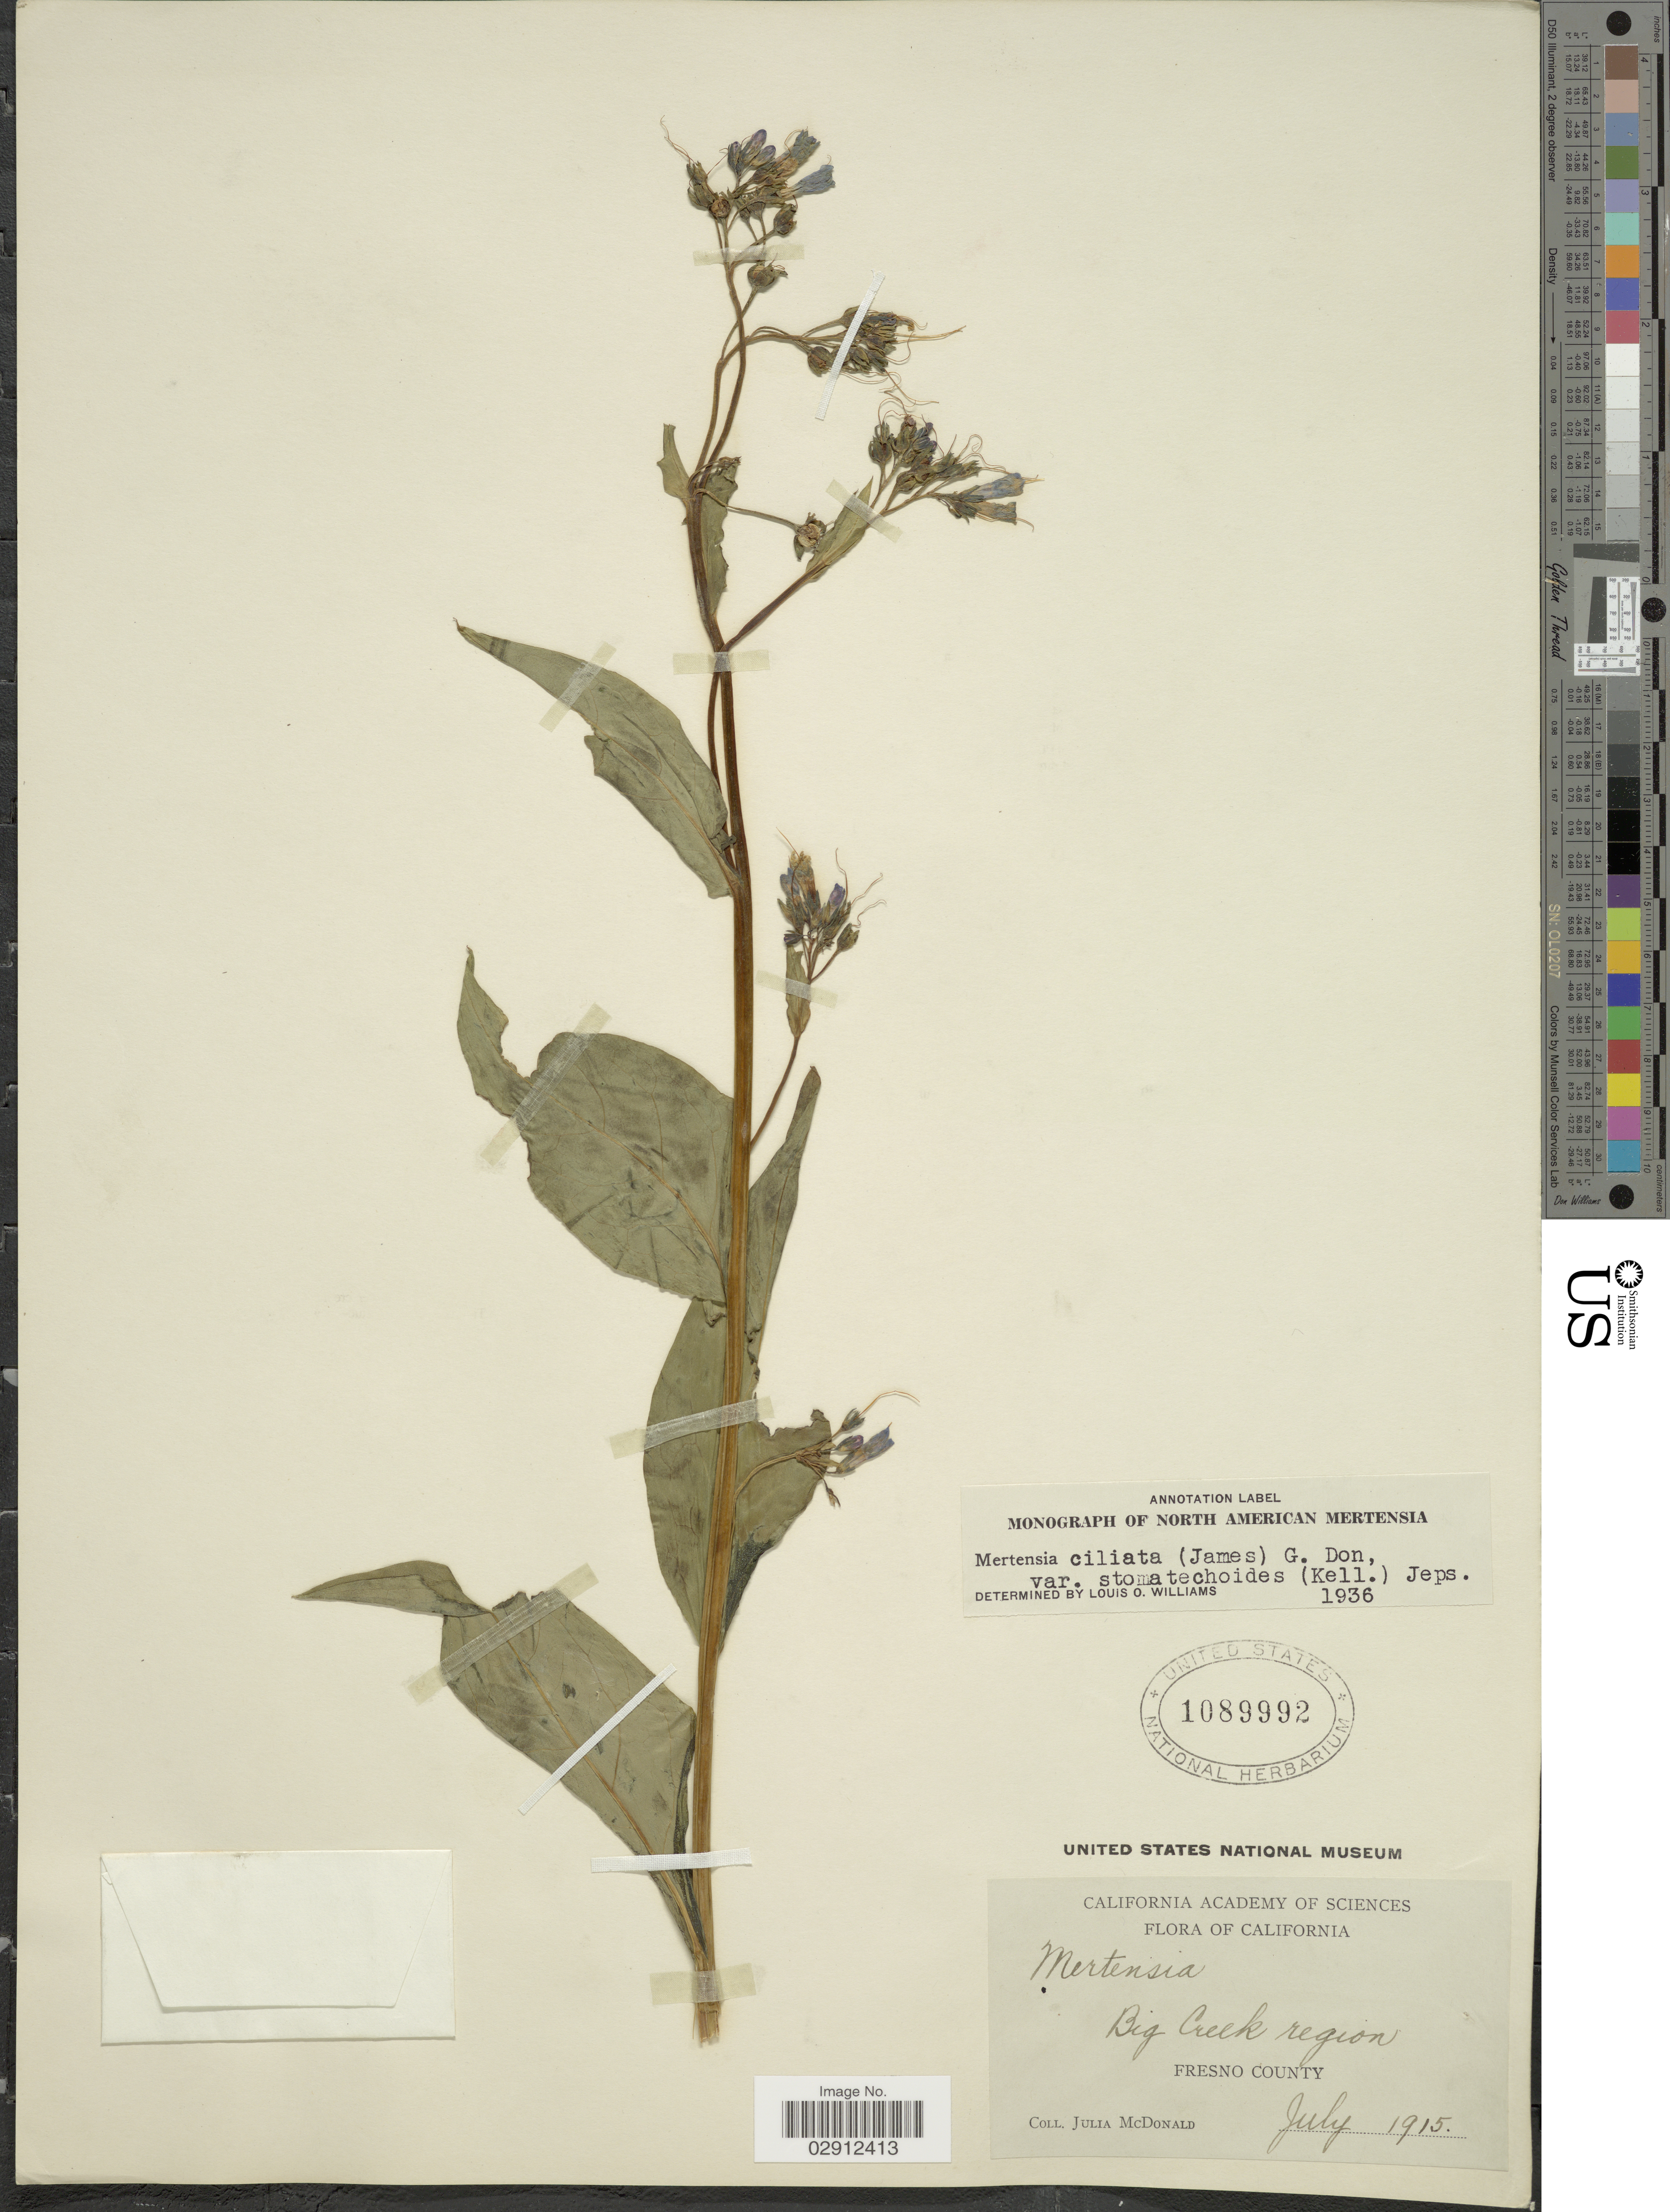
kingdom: Plantae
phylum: Tracheophyta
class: Magnoliopsida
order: Boraginales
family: Boraginaceae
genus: Mertensia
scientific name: Mertensia ciliata var. stomatechoides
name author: (Kellogg) Jeps.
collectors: J. McDonald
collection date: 1915-07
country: United States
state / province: California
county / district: Fresno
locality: Big Creek region. Frenso County.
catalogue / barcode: US 1089992